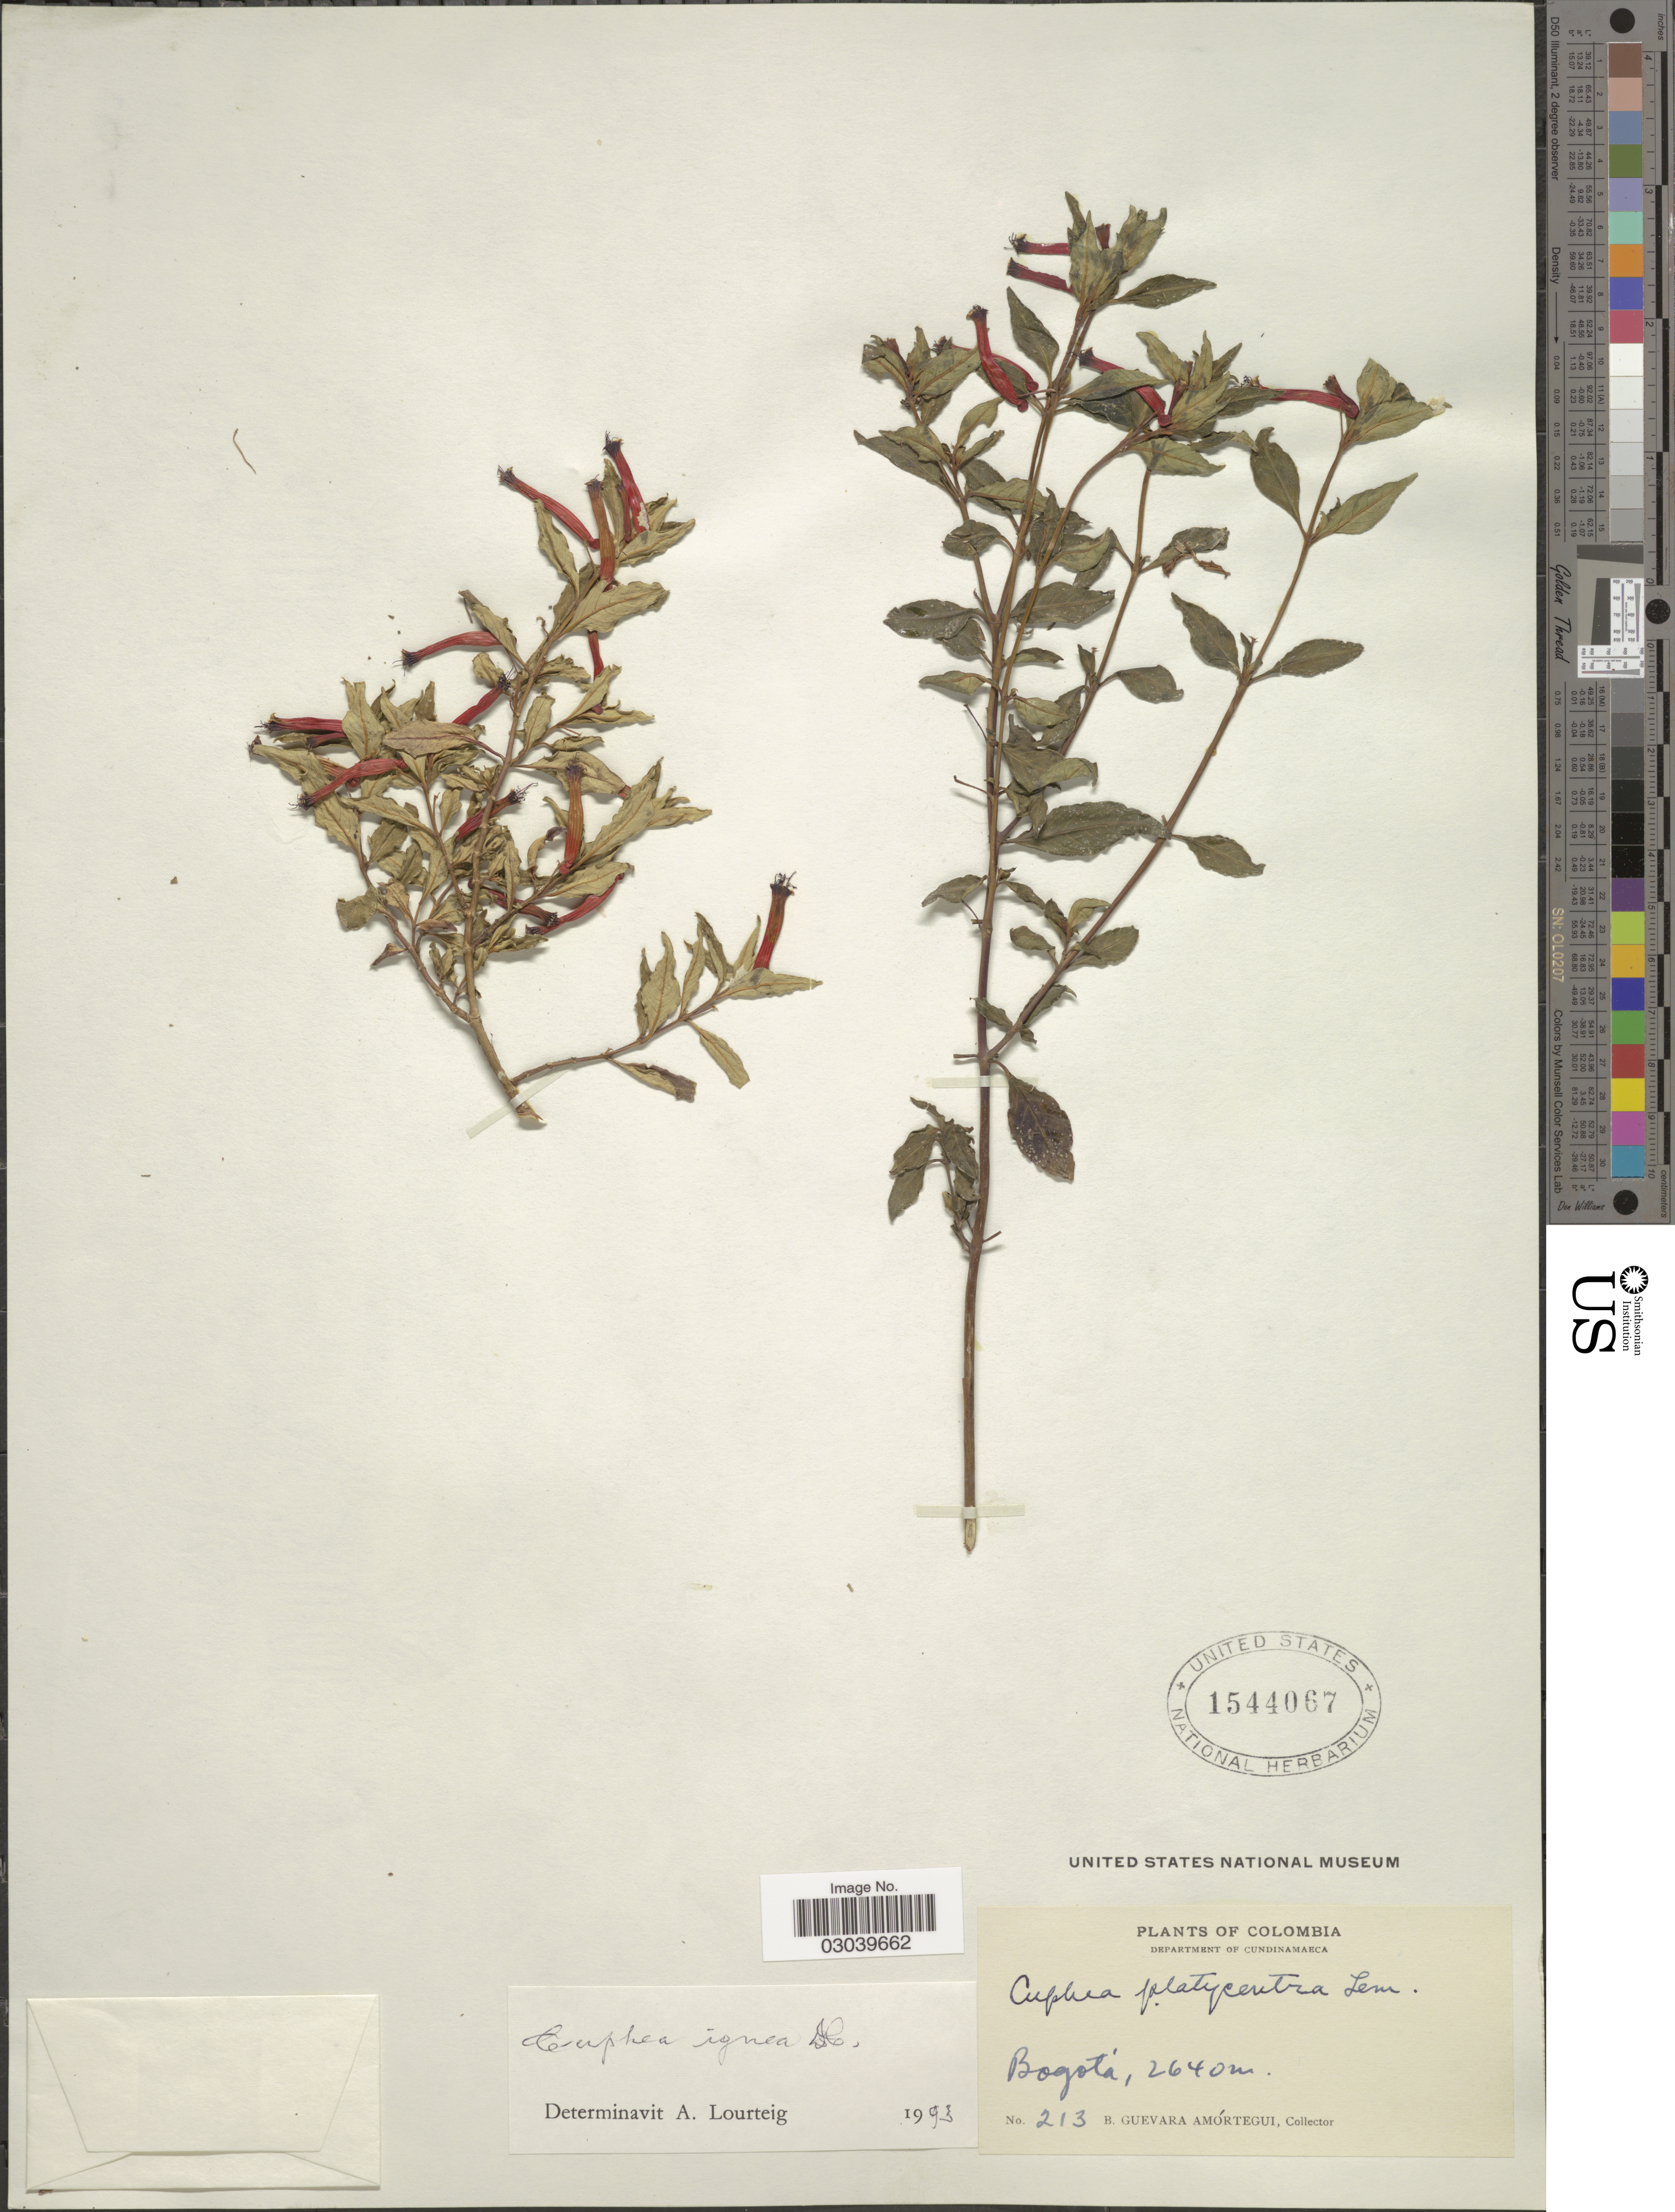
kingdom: Plantae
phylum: Tracheophyta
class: Magnoliopsida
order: Myrtales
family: Lythraceae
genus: Cuphea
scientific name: Cuphea ignea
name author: A. DC.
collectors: B. Guevara Amortegui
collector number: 213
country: Colombia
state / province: Cundinamarca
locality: Department of Cundinamarca. Bogotá.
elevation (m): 2640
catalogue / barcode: US 1544067